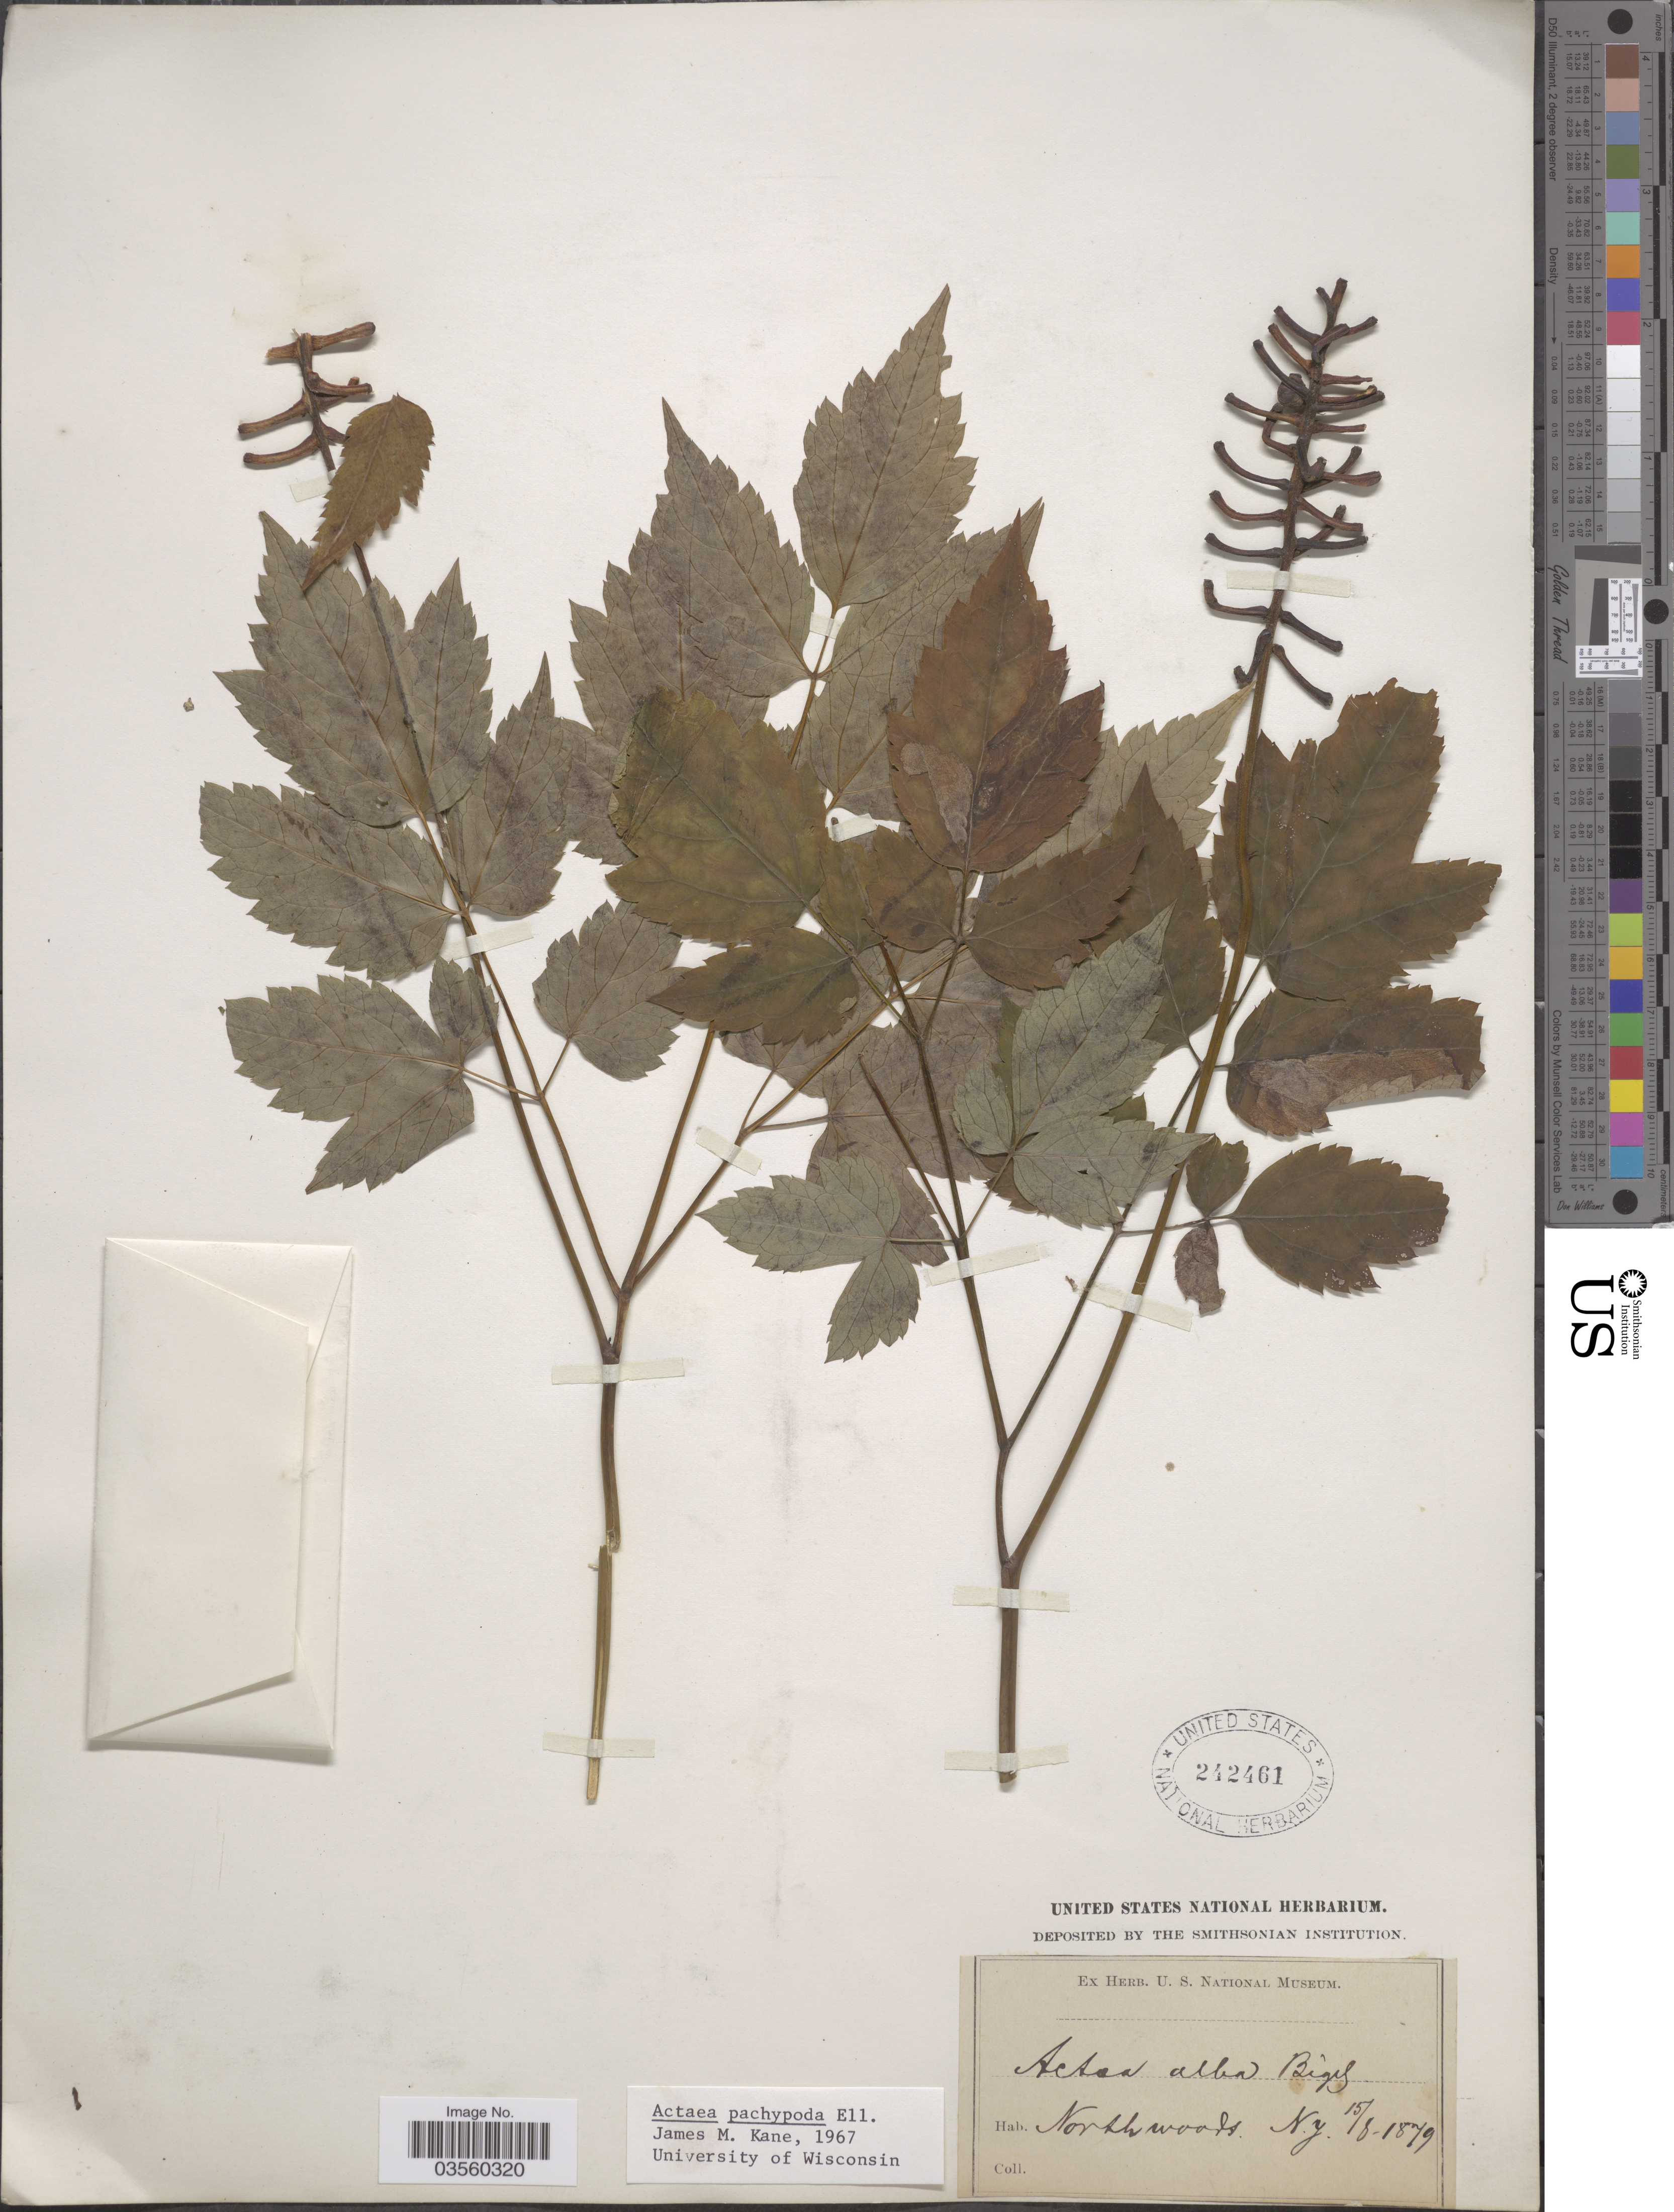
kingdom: Plantae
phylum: Tracheophyta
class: Magnoliopsida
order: Ranunculales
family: Ranunculaceae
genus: Actaea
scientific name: Actaea pachypoda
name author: Elliott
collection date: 1879-08-15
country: United States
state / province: New York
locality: Northwoods.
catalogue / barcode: US 242461